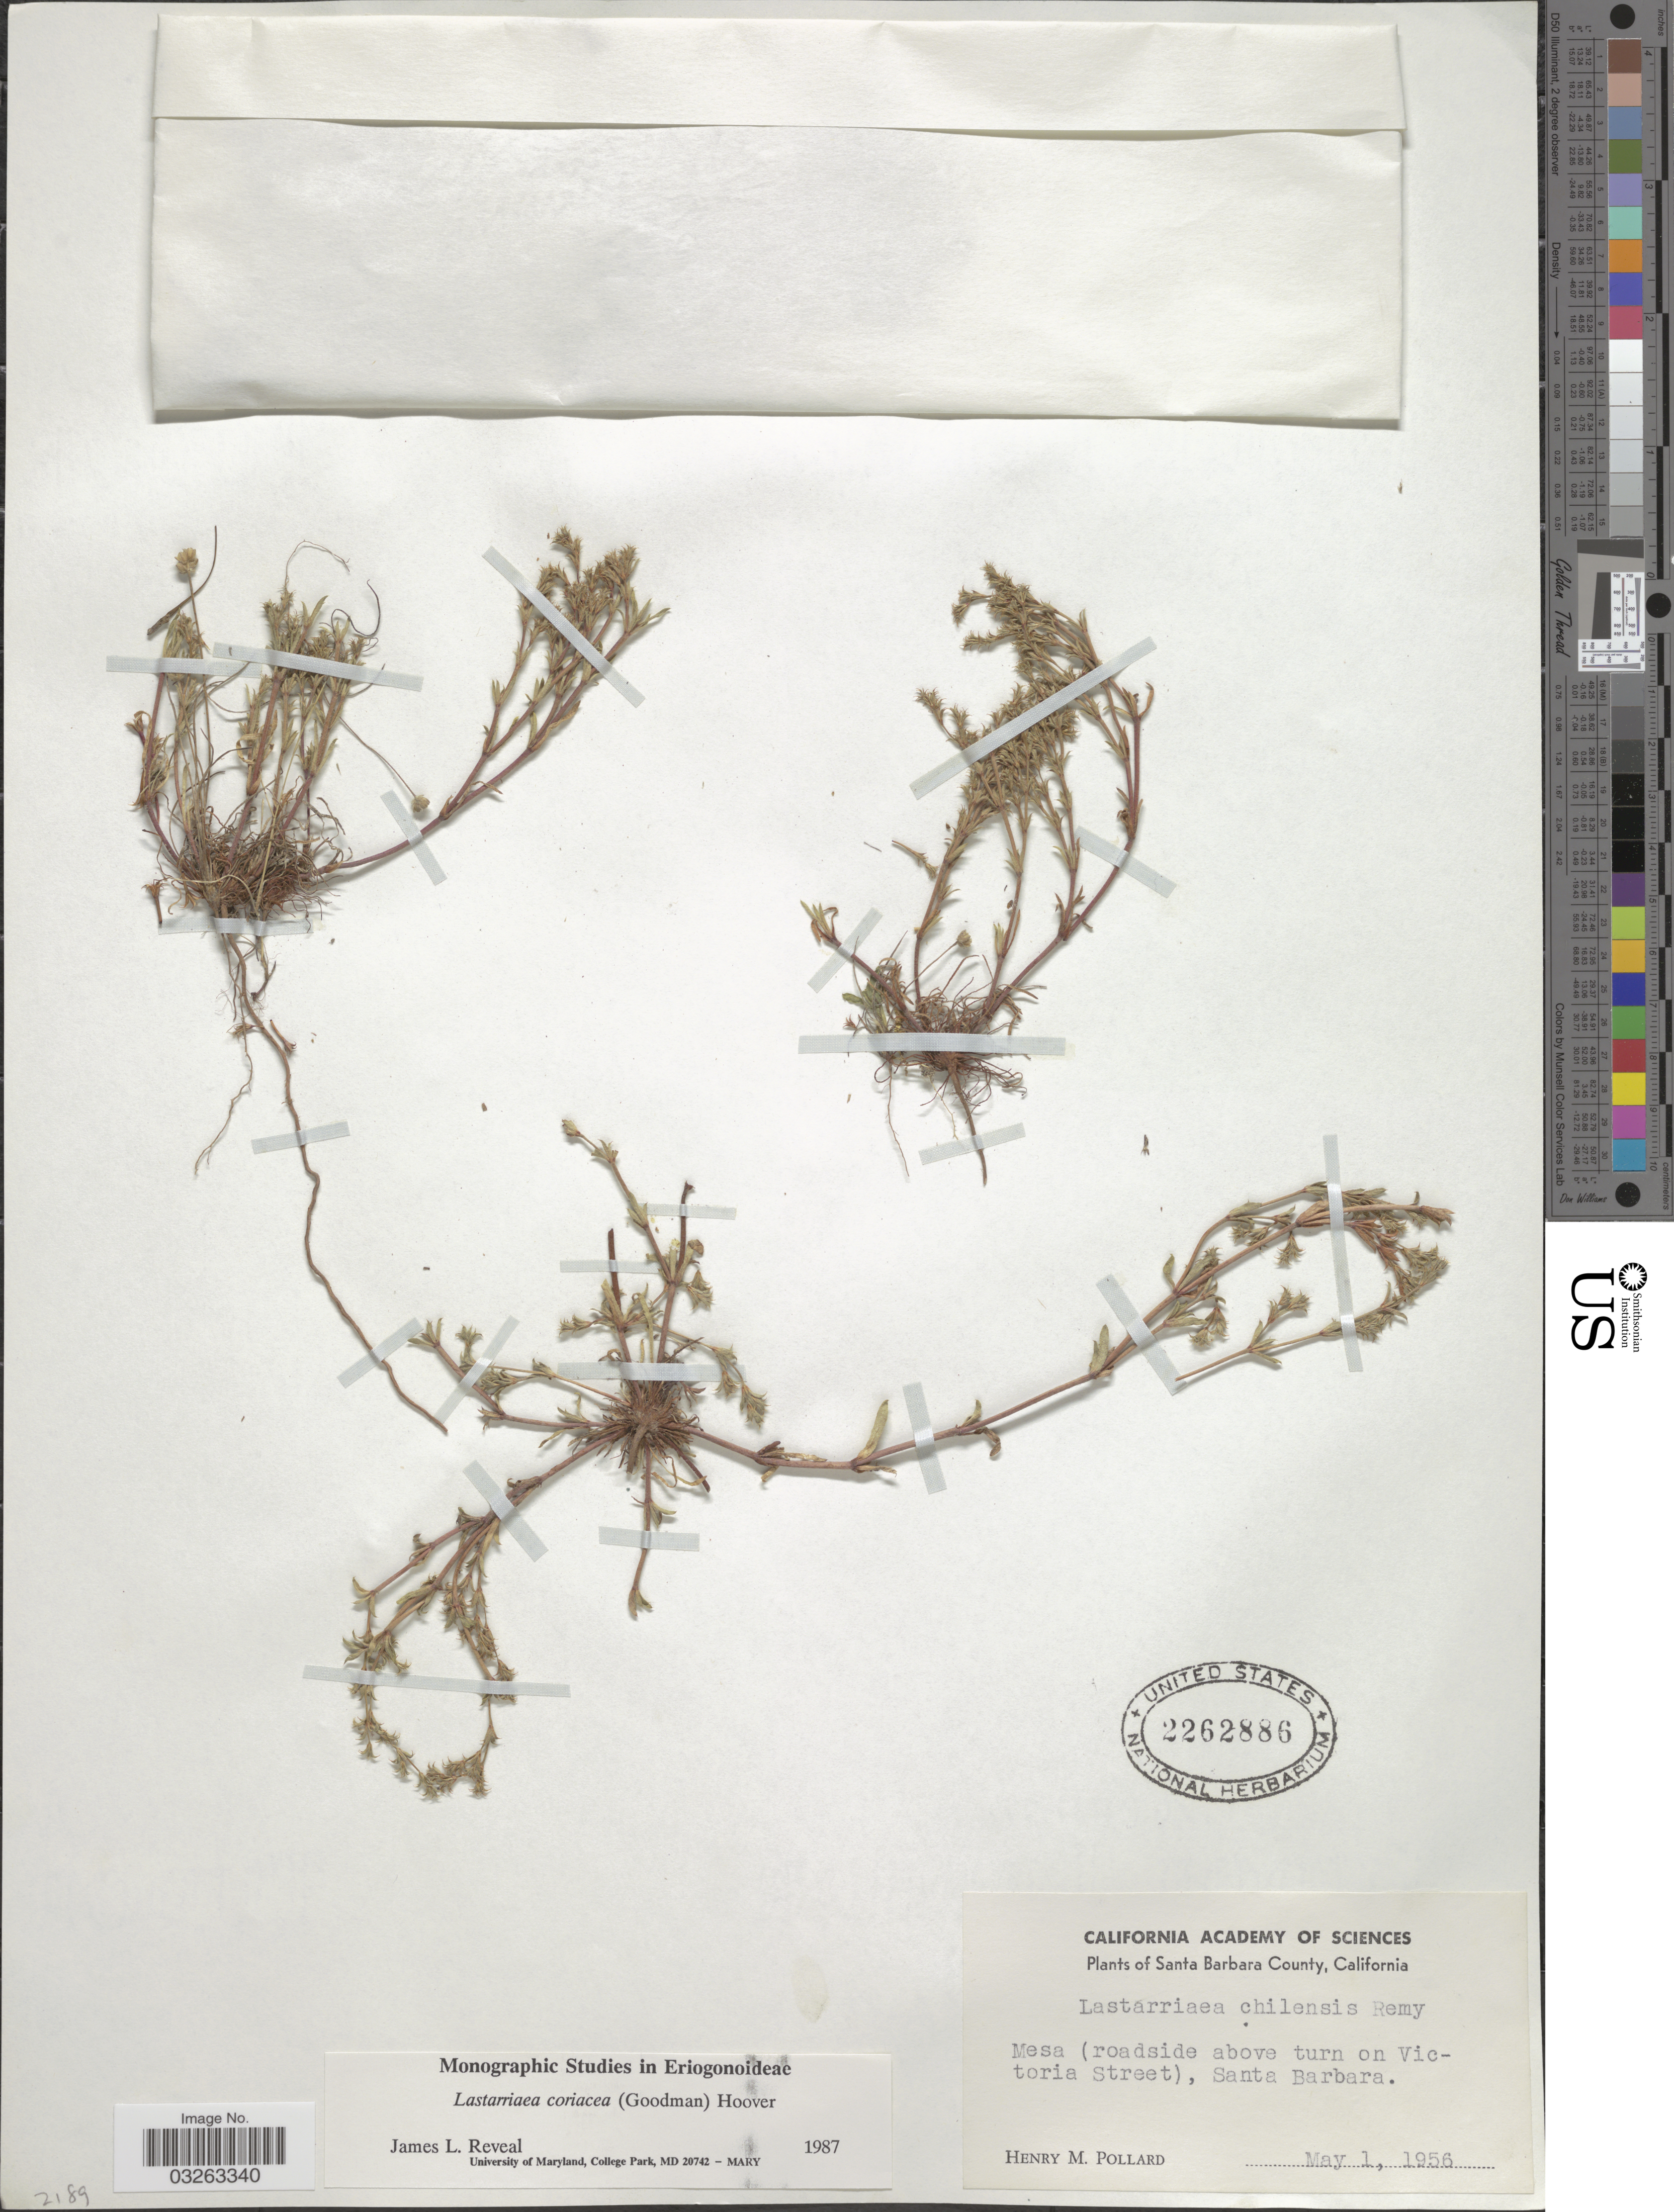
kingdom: Plantae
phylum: Tracheophyta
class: Magnoliopsida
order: Caryophyllales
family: Polygonaceae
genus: Lastarriaea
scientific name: Lastarriaea coriacea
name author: (Goodman) Hoover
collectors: H. M. Pollard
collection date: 1956-05-01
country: United States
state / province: California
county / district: Santa Barbara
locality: Santa Barbara County. Mesa (roadside above turn on Victoria Street), Santa Barbara.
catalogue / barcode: US 2262886